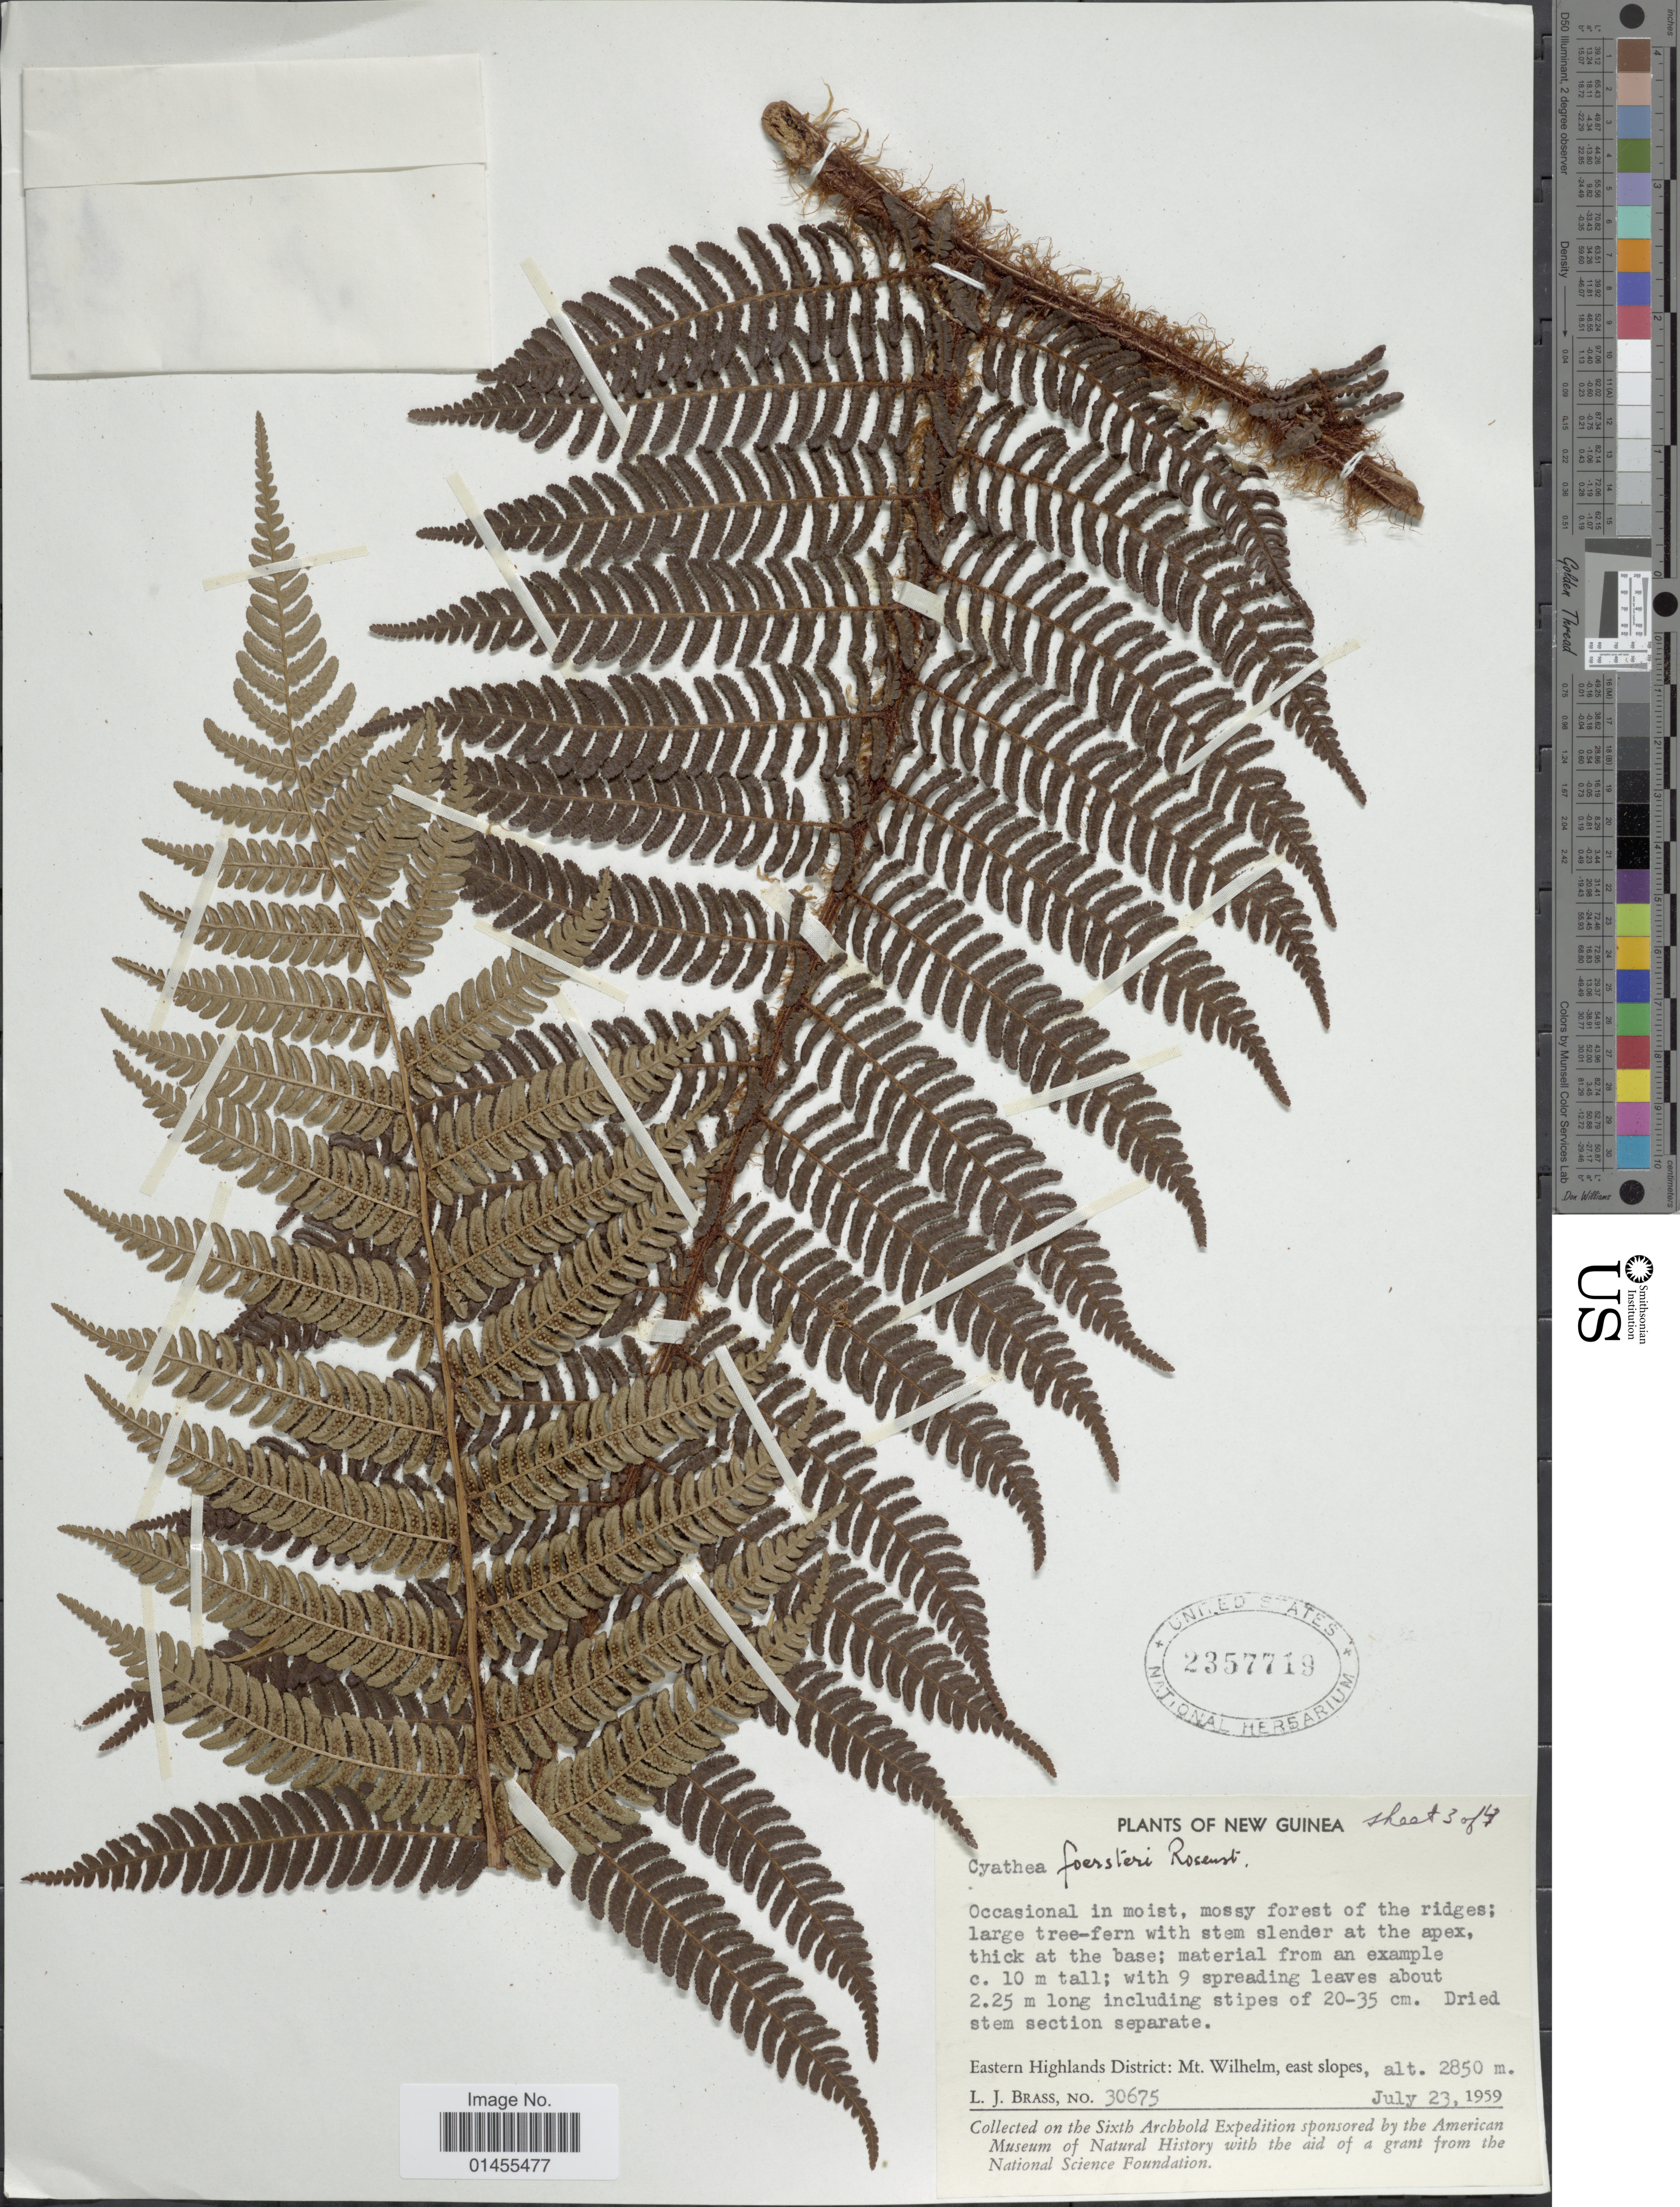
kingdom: Plantae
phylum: Tracheophyta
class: Polypodiopsida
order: Cyatheales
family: Cyatheaceae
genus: Alsophila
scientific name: Alsophila foersteri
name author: (Rosenst.) R.M. Tryon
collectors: L. J. Brass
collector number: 30675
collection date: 1959-07-23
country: Papua New Guinea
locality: New Guinea, Eastern Highlands District: Mt. Wilhelm, east slopes.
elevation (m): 2850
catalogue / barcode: US 2357719